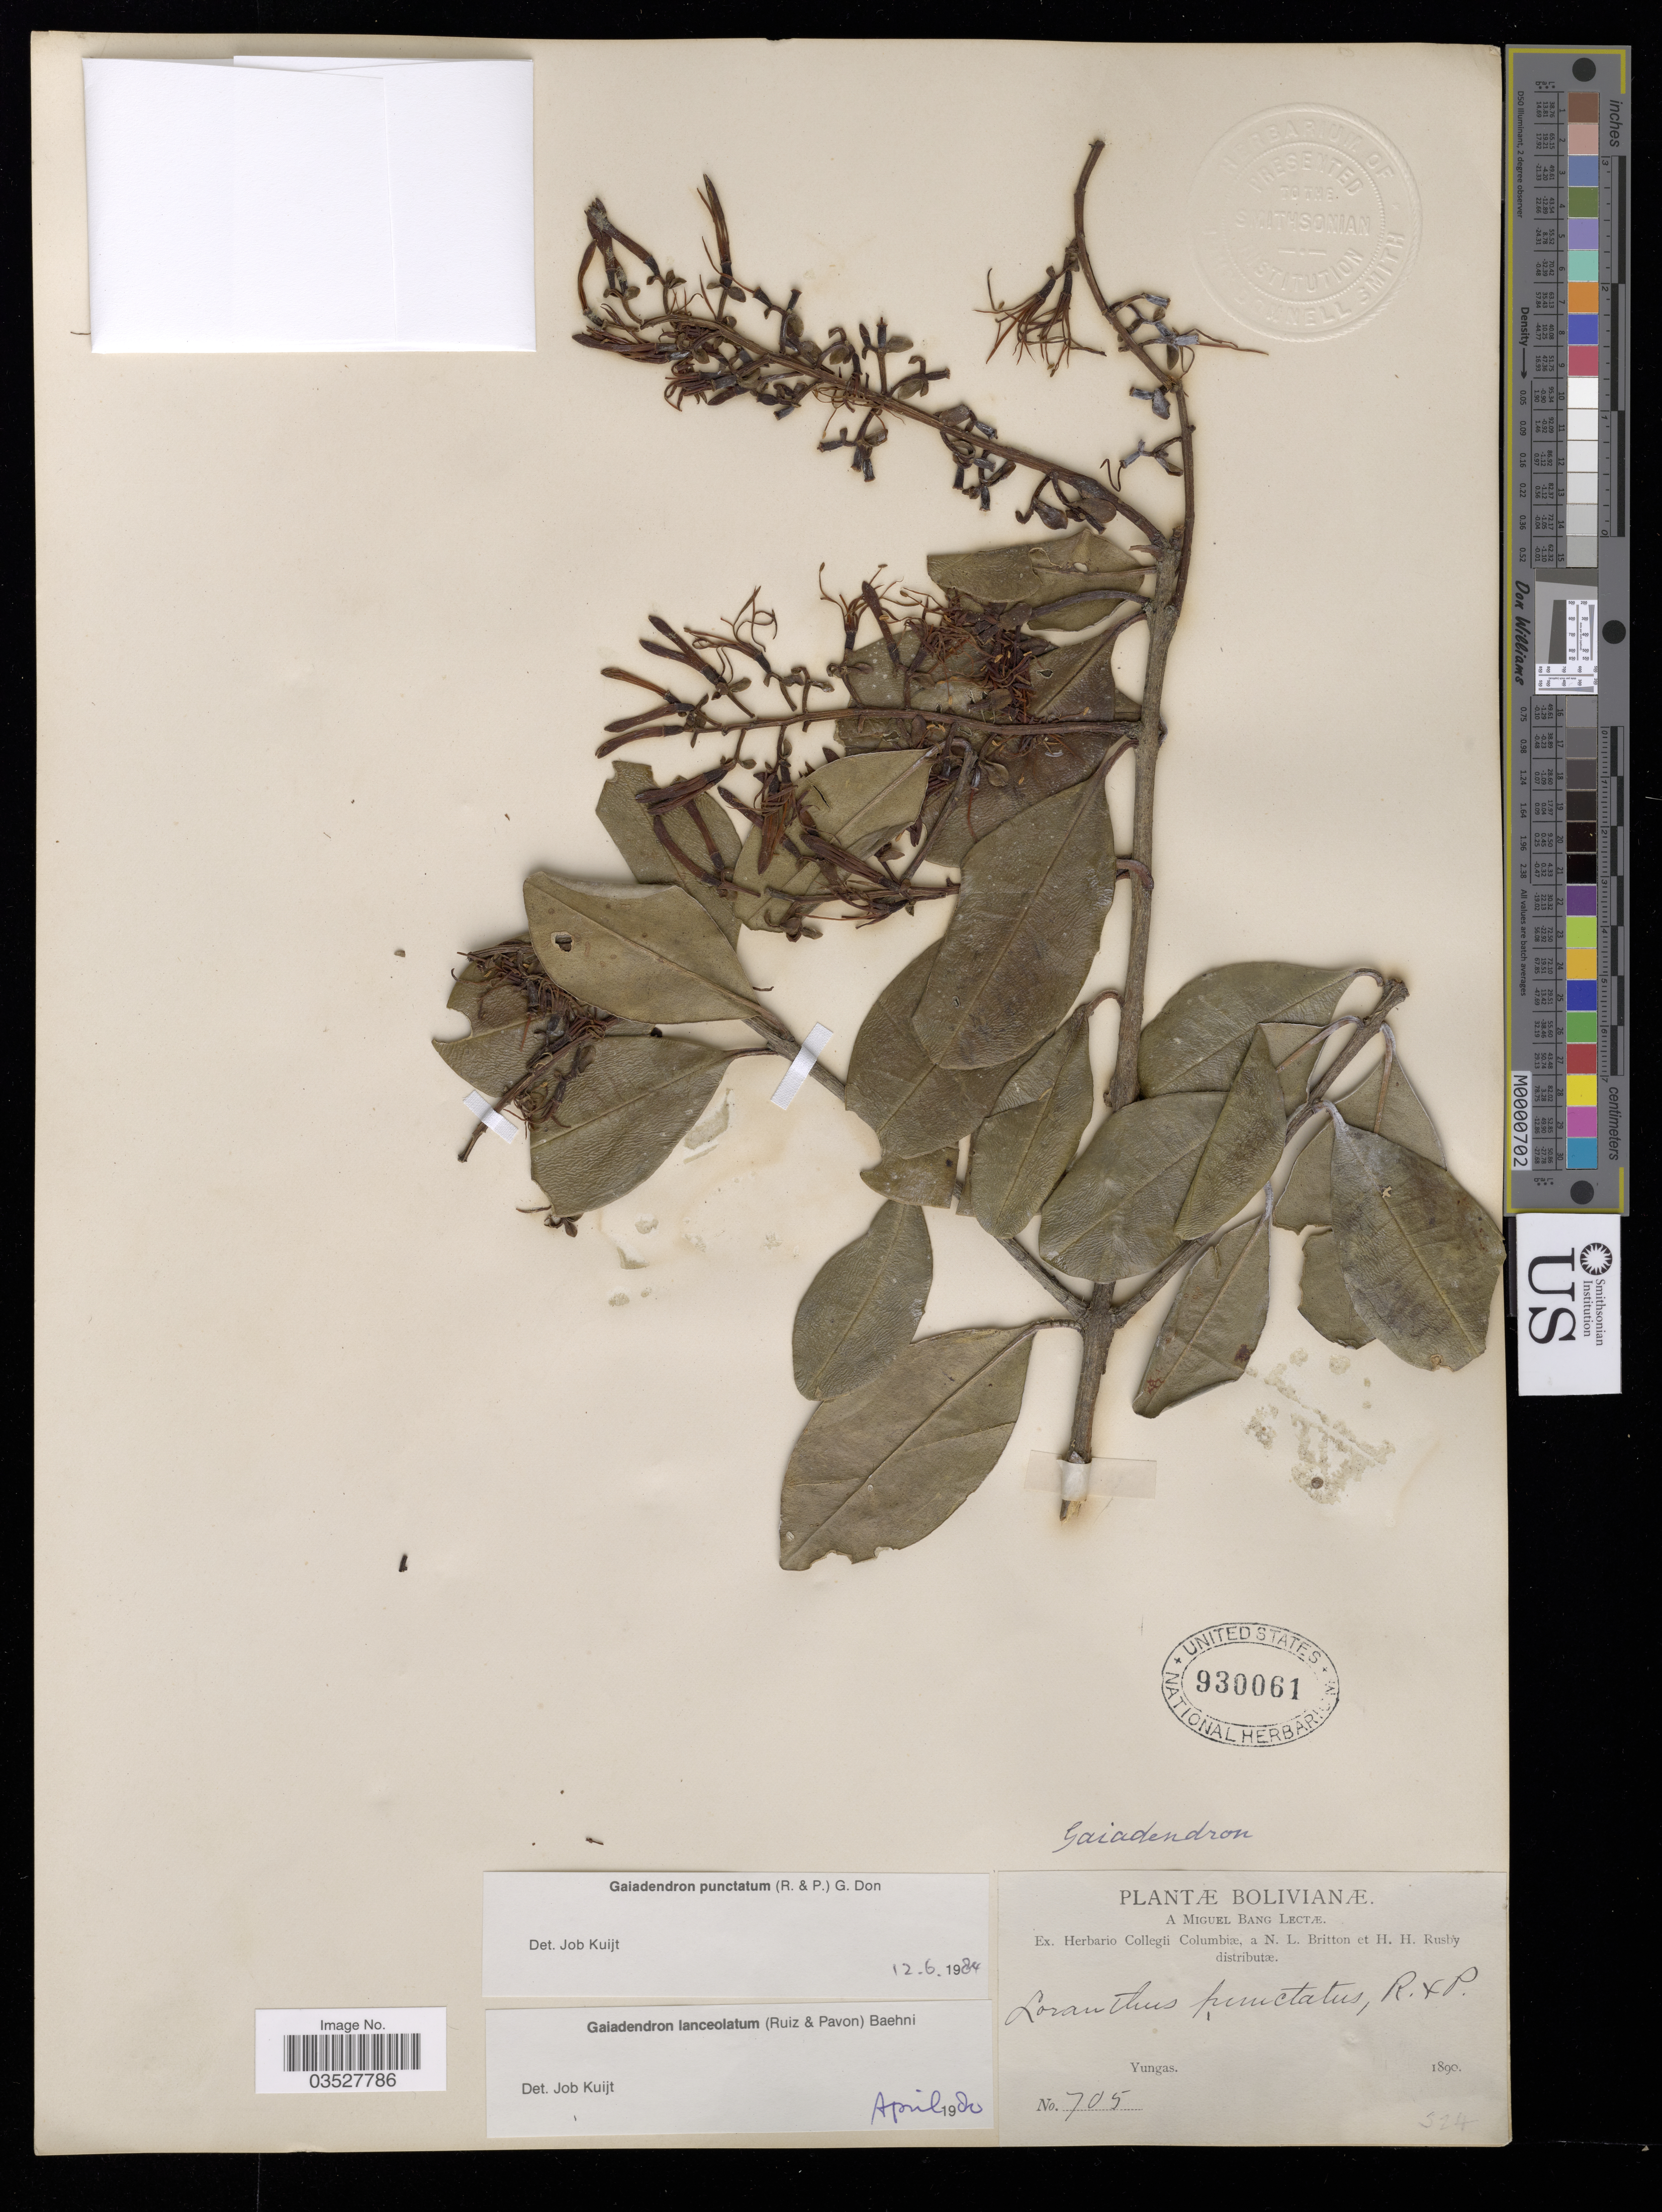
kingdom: Plantae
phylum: Tracheophyta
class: Magnoliopsida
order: Santalales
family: Loranthaceae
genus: Gaiadendron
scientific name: Gaiadendron punctatum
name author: (Ruiz & Pav.) G. Don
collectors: M. Bang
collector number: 705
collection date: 1890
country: Bolivia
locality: Yungas.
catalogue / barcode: US 930061